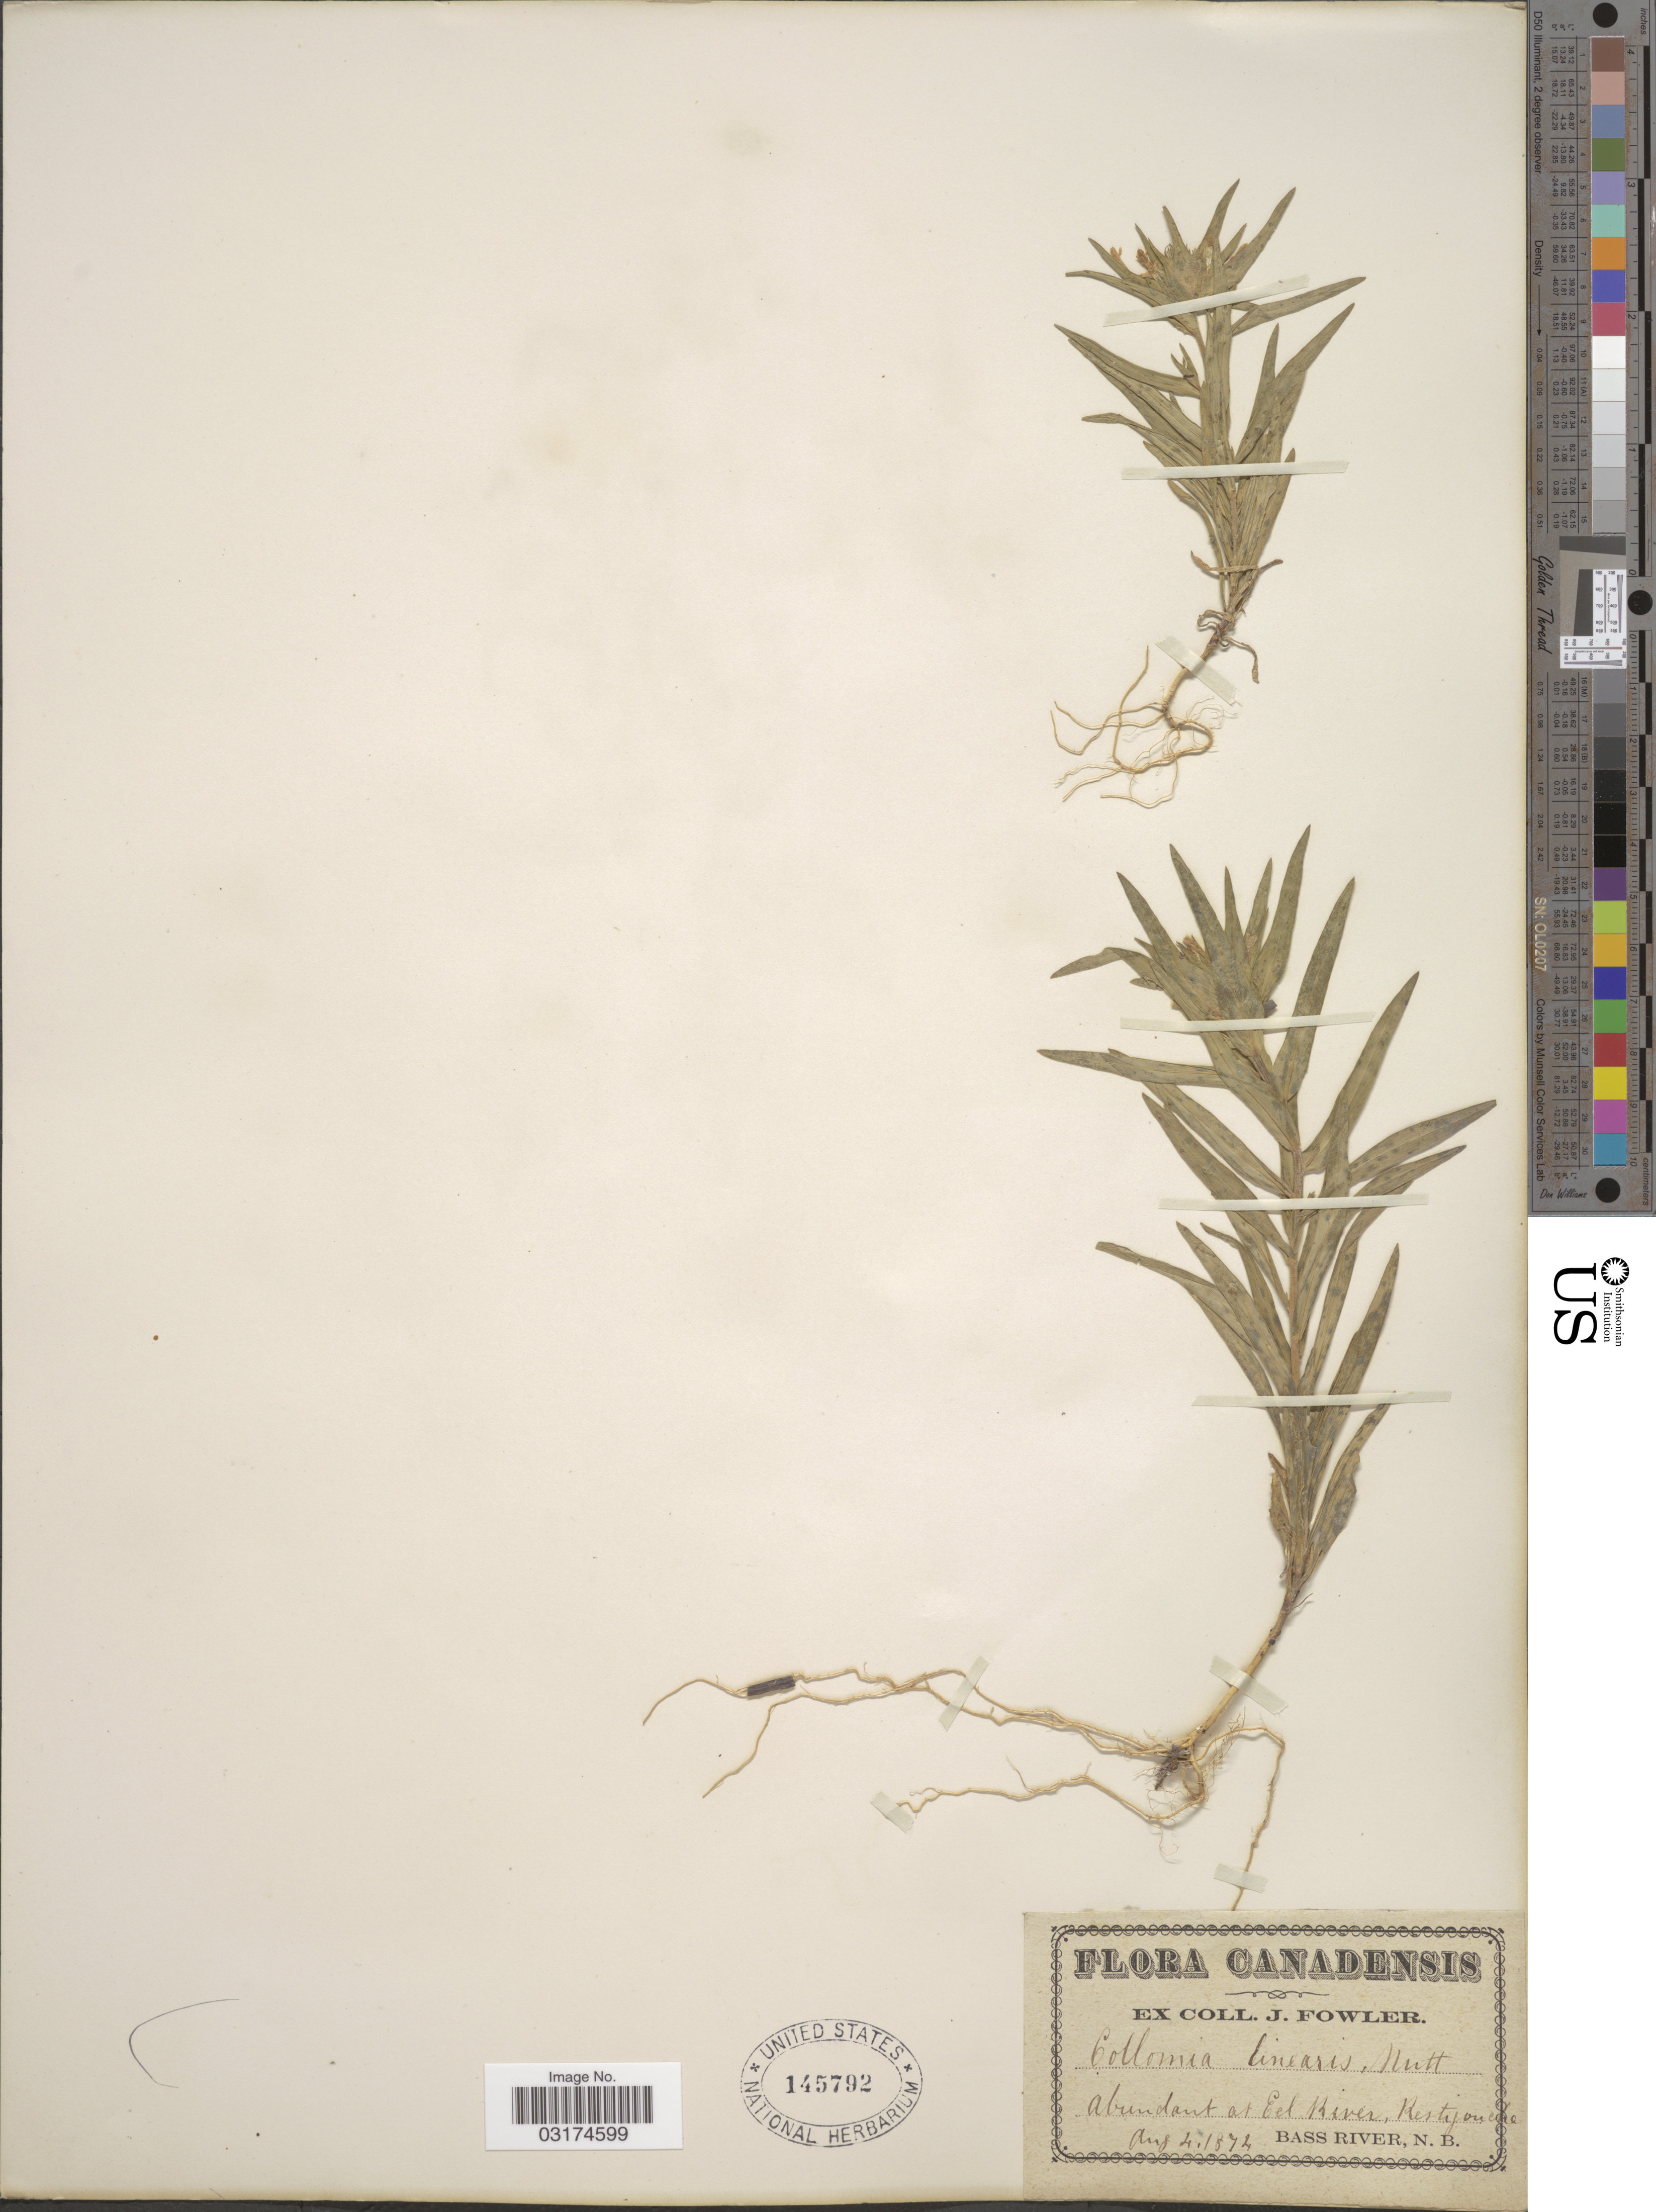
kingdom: Plantae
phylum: Tracheophyta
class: Magnoliopsida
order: Ericales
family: Polemoniaceae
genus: Collomia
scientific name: Collomia linearis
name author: Nutt.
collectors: J. Fowler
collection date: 1874-08-04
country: Canada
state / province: New Brunswick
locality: At Eel River, Restigouche. Bass River.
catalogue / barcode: US 145792